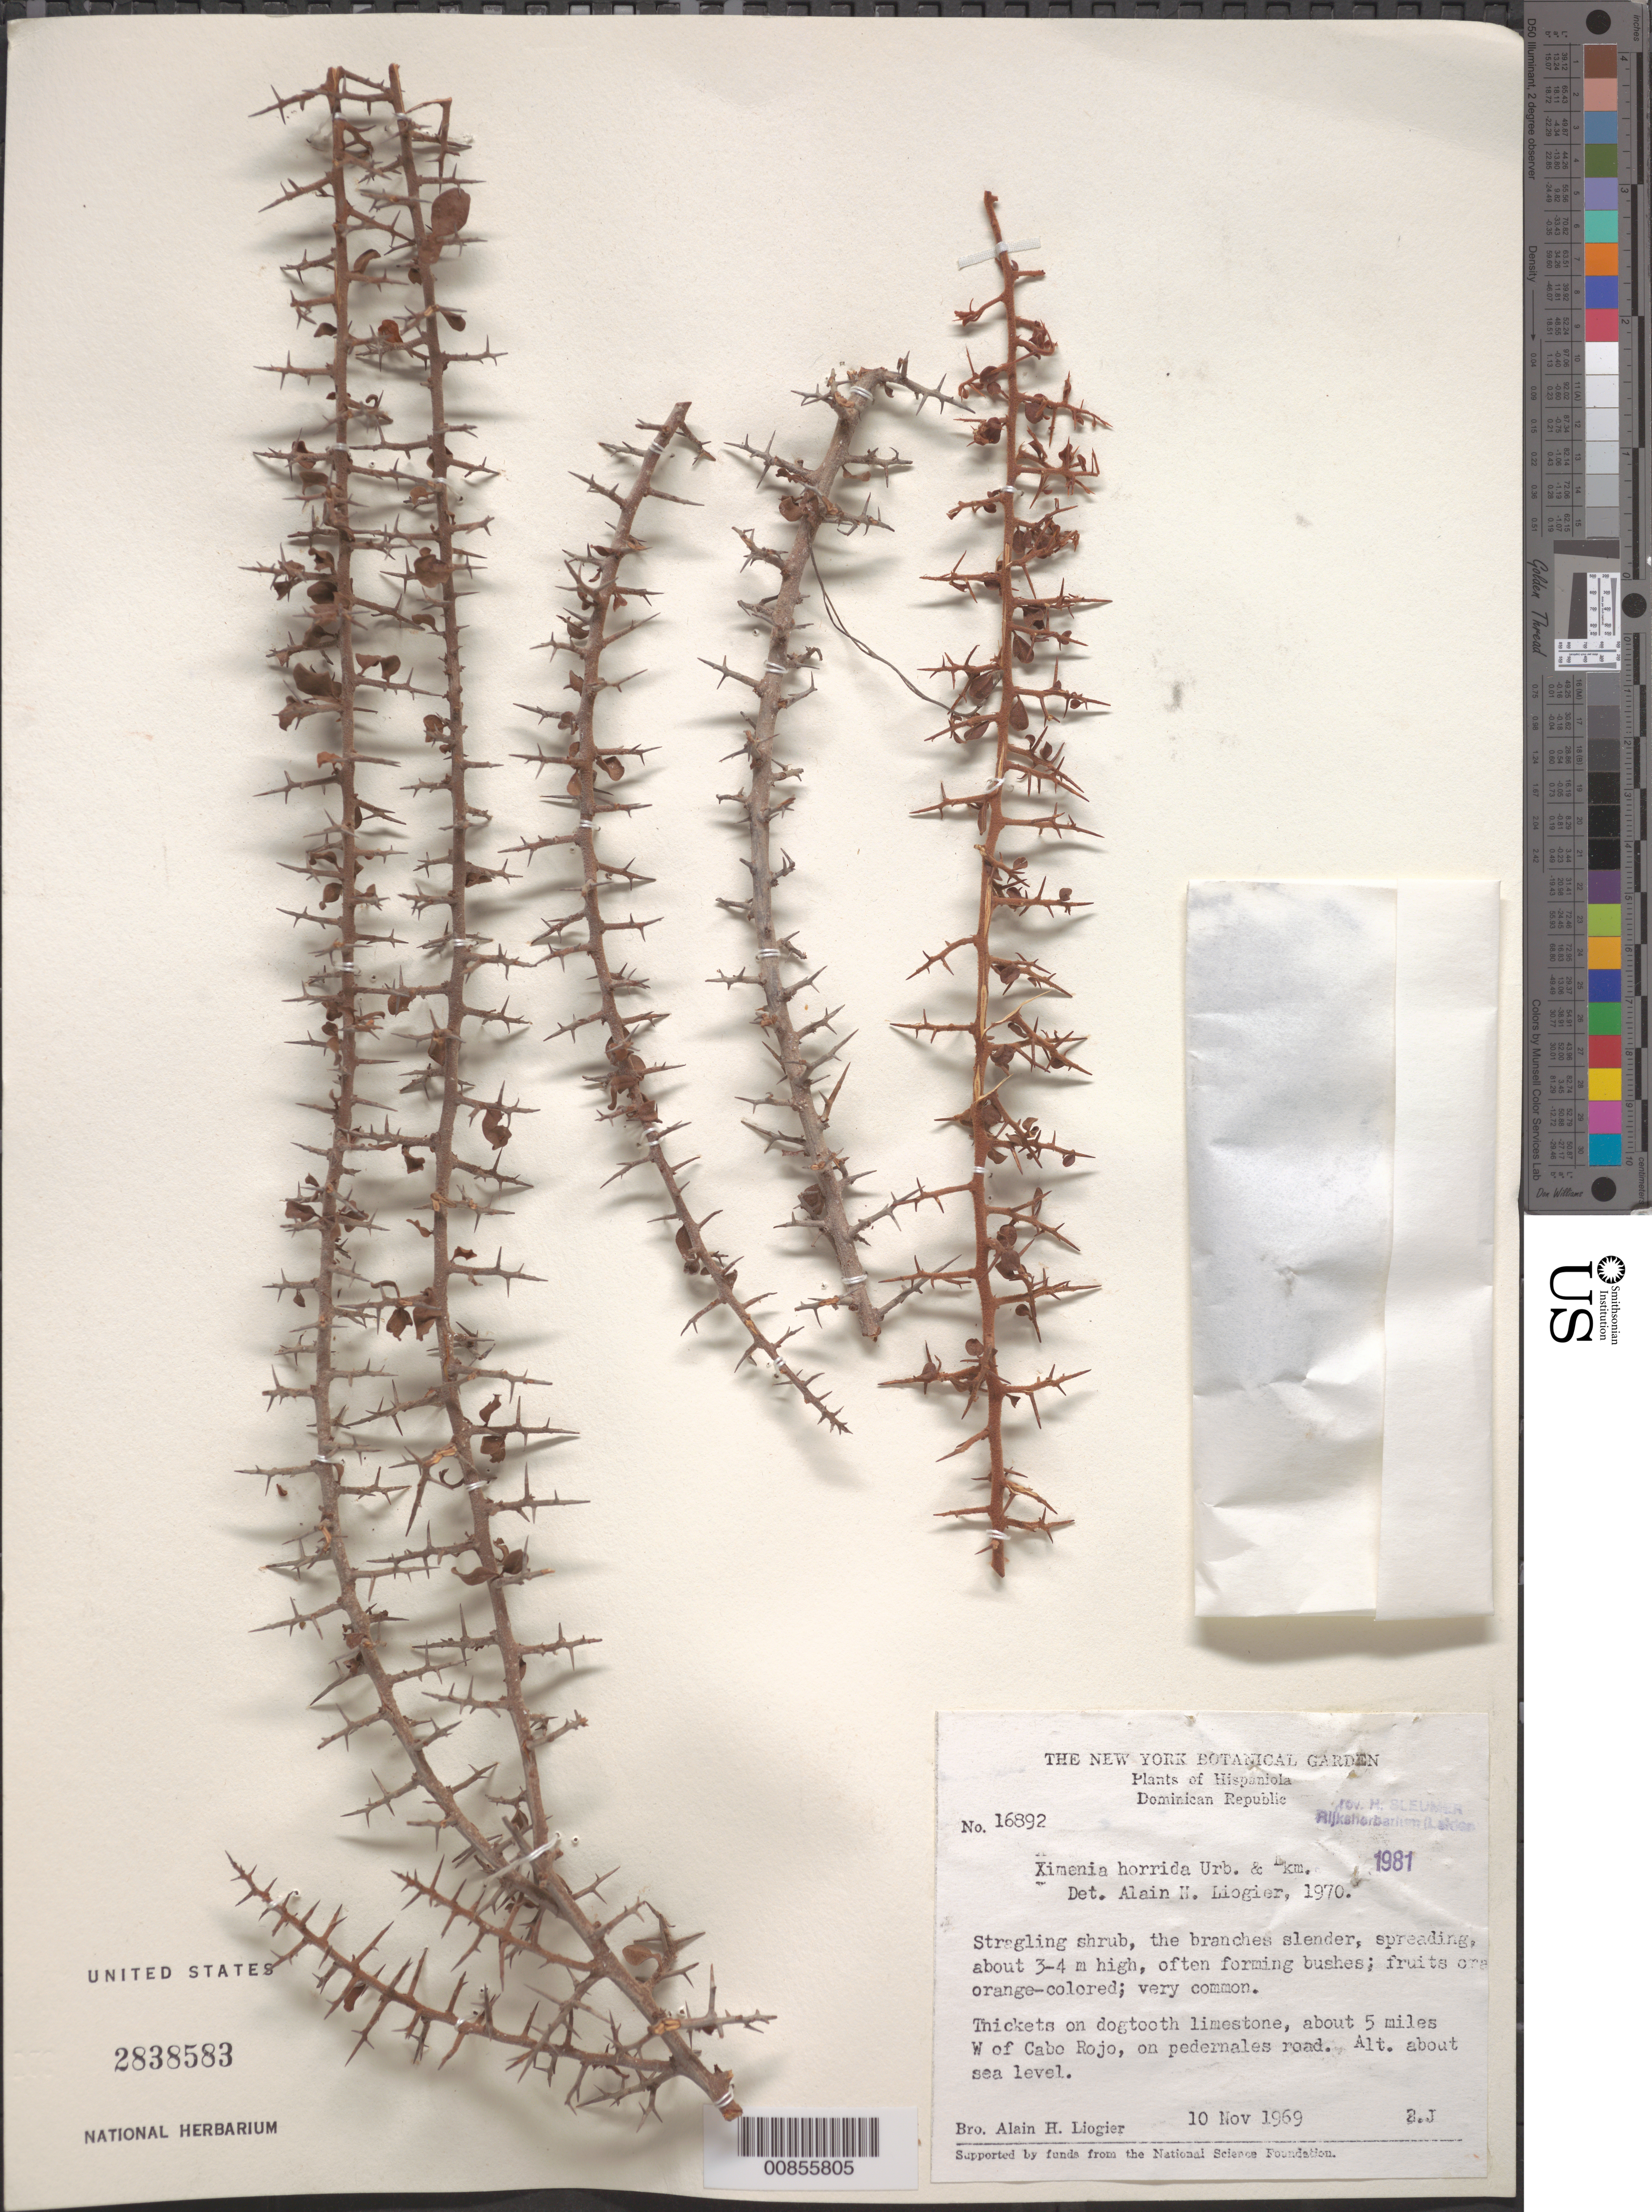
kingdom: Plantae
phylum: Tracheophyta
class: Magnoliopsida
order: Santalales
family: Ximeniaceae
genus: Ximenia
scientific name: Ximenia horrida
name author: Urb. & Ekman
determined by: Liogier, Alain H.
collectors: A. H. Liogier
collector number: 16892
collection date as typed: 10 Nov 1969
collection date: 1969-11-10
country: Dominican Republic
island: Hispaniola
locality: About 5 miles W of Cabo Rojo, on Pedernales road.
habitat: Thickets on dogtooth limestone.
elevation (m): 0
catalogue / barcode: US 2838583